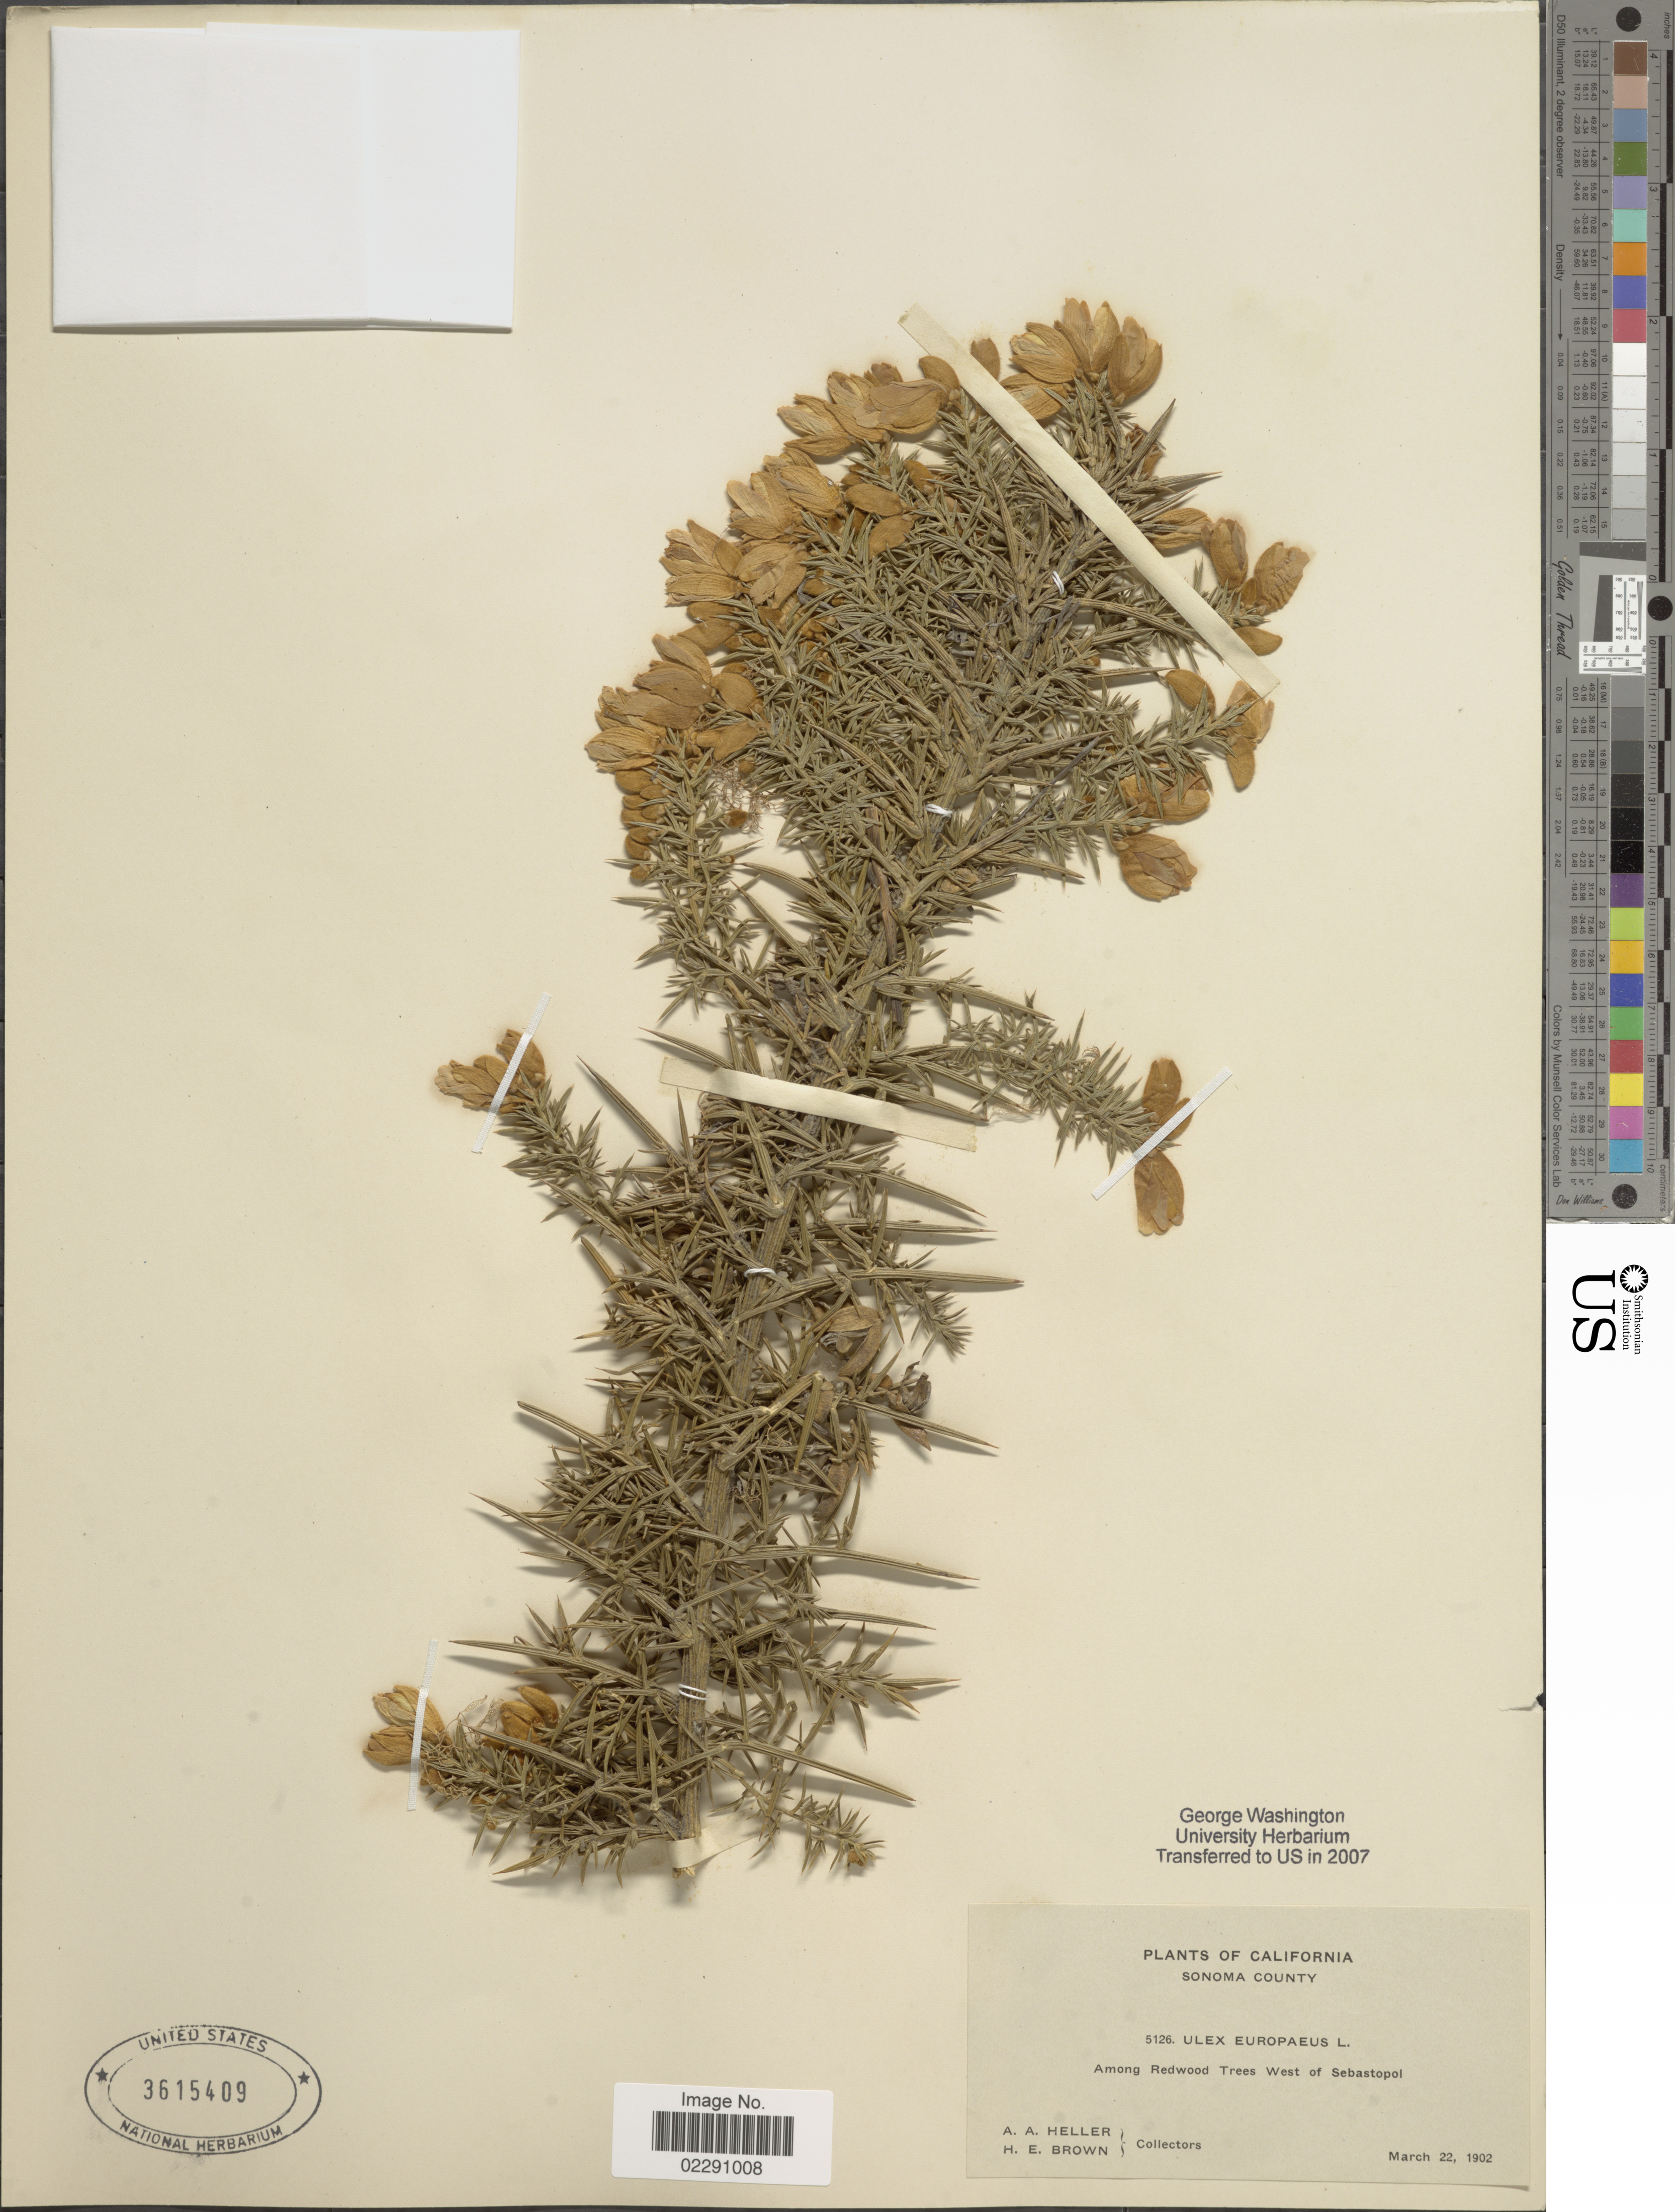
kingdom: Plantae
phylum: Tracheophyta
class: Magnoliopsida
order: Fabales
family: Fabaceae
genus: Ulex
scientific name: Ulex sp.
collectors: A. A. Heller & H. E. Brown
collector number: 5126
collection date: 1902-03-22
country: United States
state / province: California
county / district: Sonoma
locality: Sonoma County, among Redwood Tress West of Sebastopol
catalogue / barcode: US 3615409